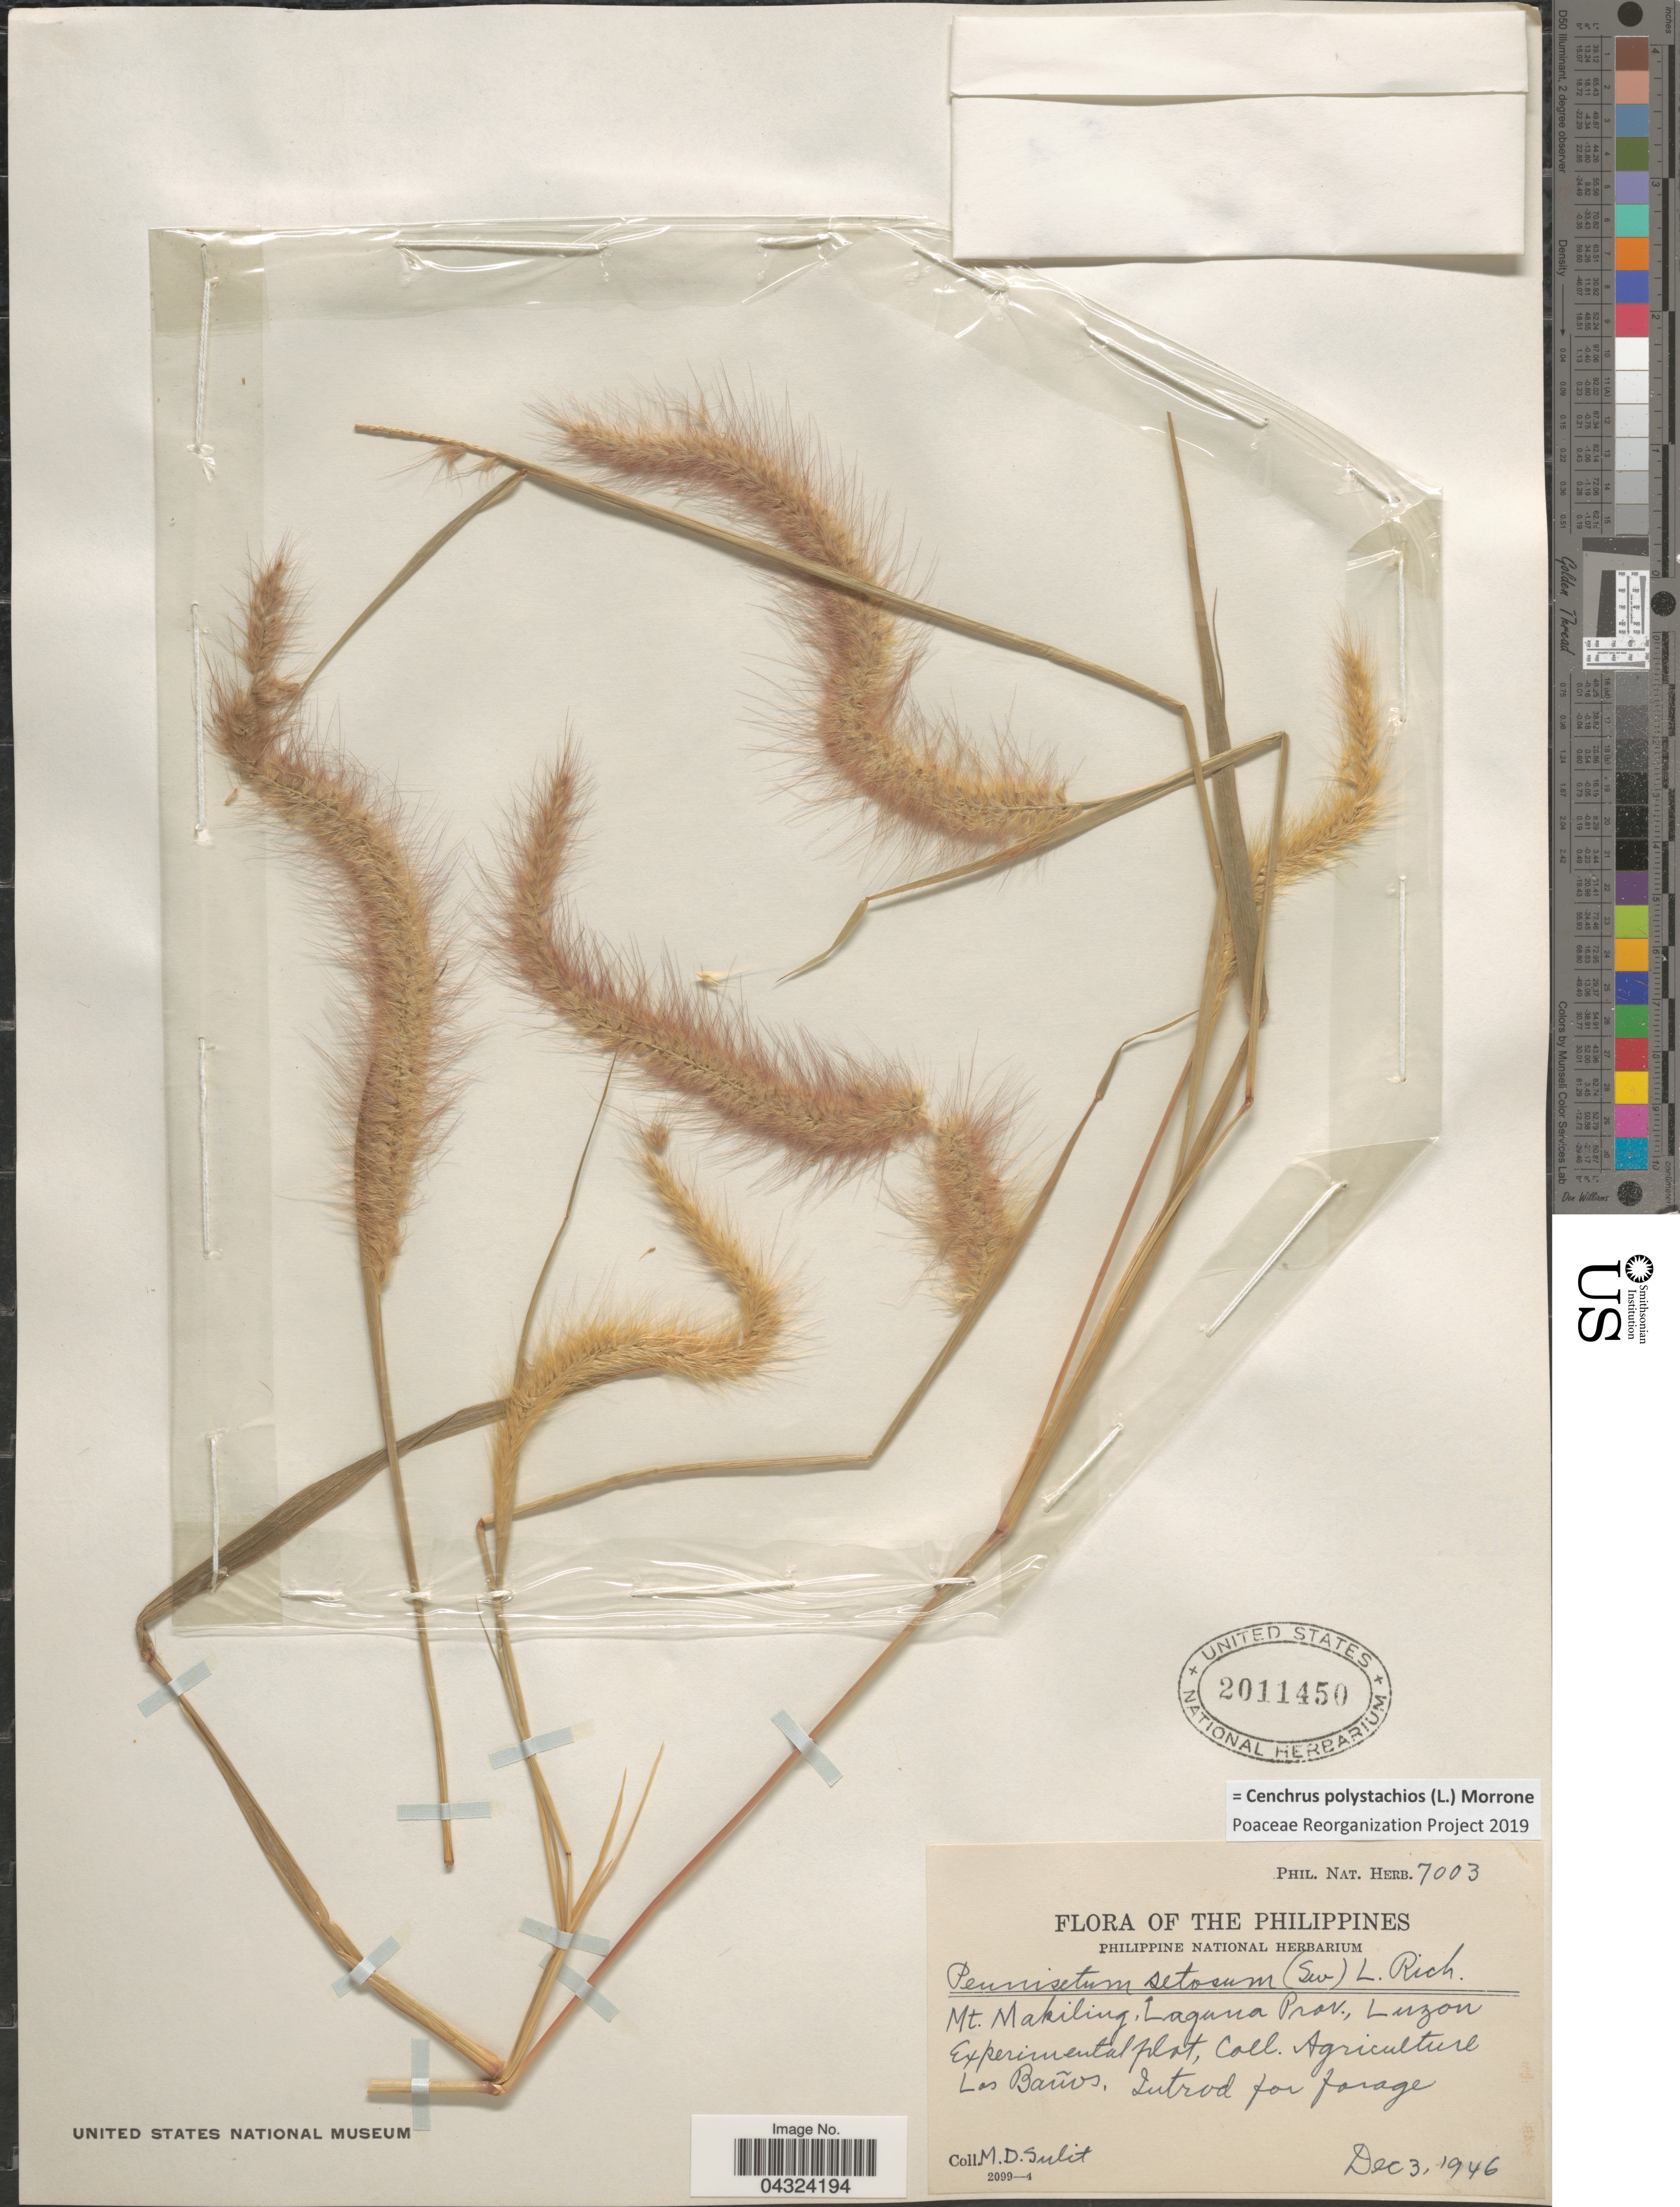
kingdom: Plantae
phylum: Tracheophyta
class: Liliopsida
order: Poales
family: Poaceae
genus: Cenchrus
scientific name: Cenchrus polystachios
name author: (L.) Morrone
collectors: M. Sulit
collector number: Phil. Nat. Herb. 7003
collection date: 1946-12-03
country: Philippines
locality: Mt. Makiling, Laguna Prov., Luzon. Experimental plot, Coll. Agriculture Los Baños.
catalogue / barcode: US 2011450